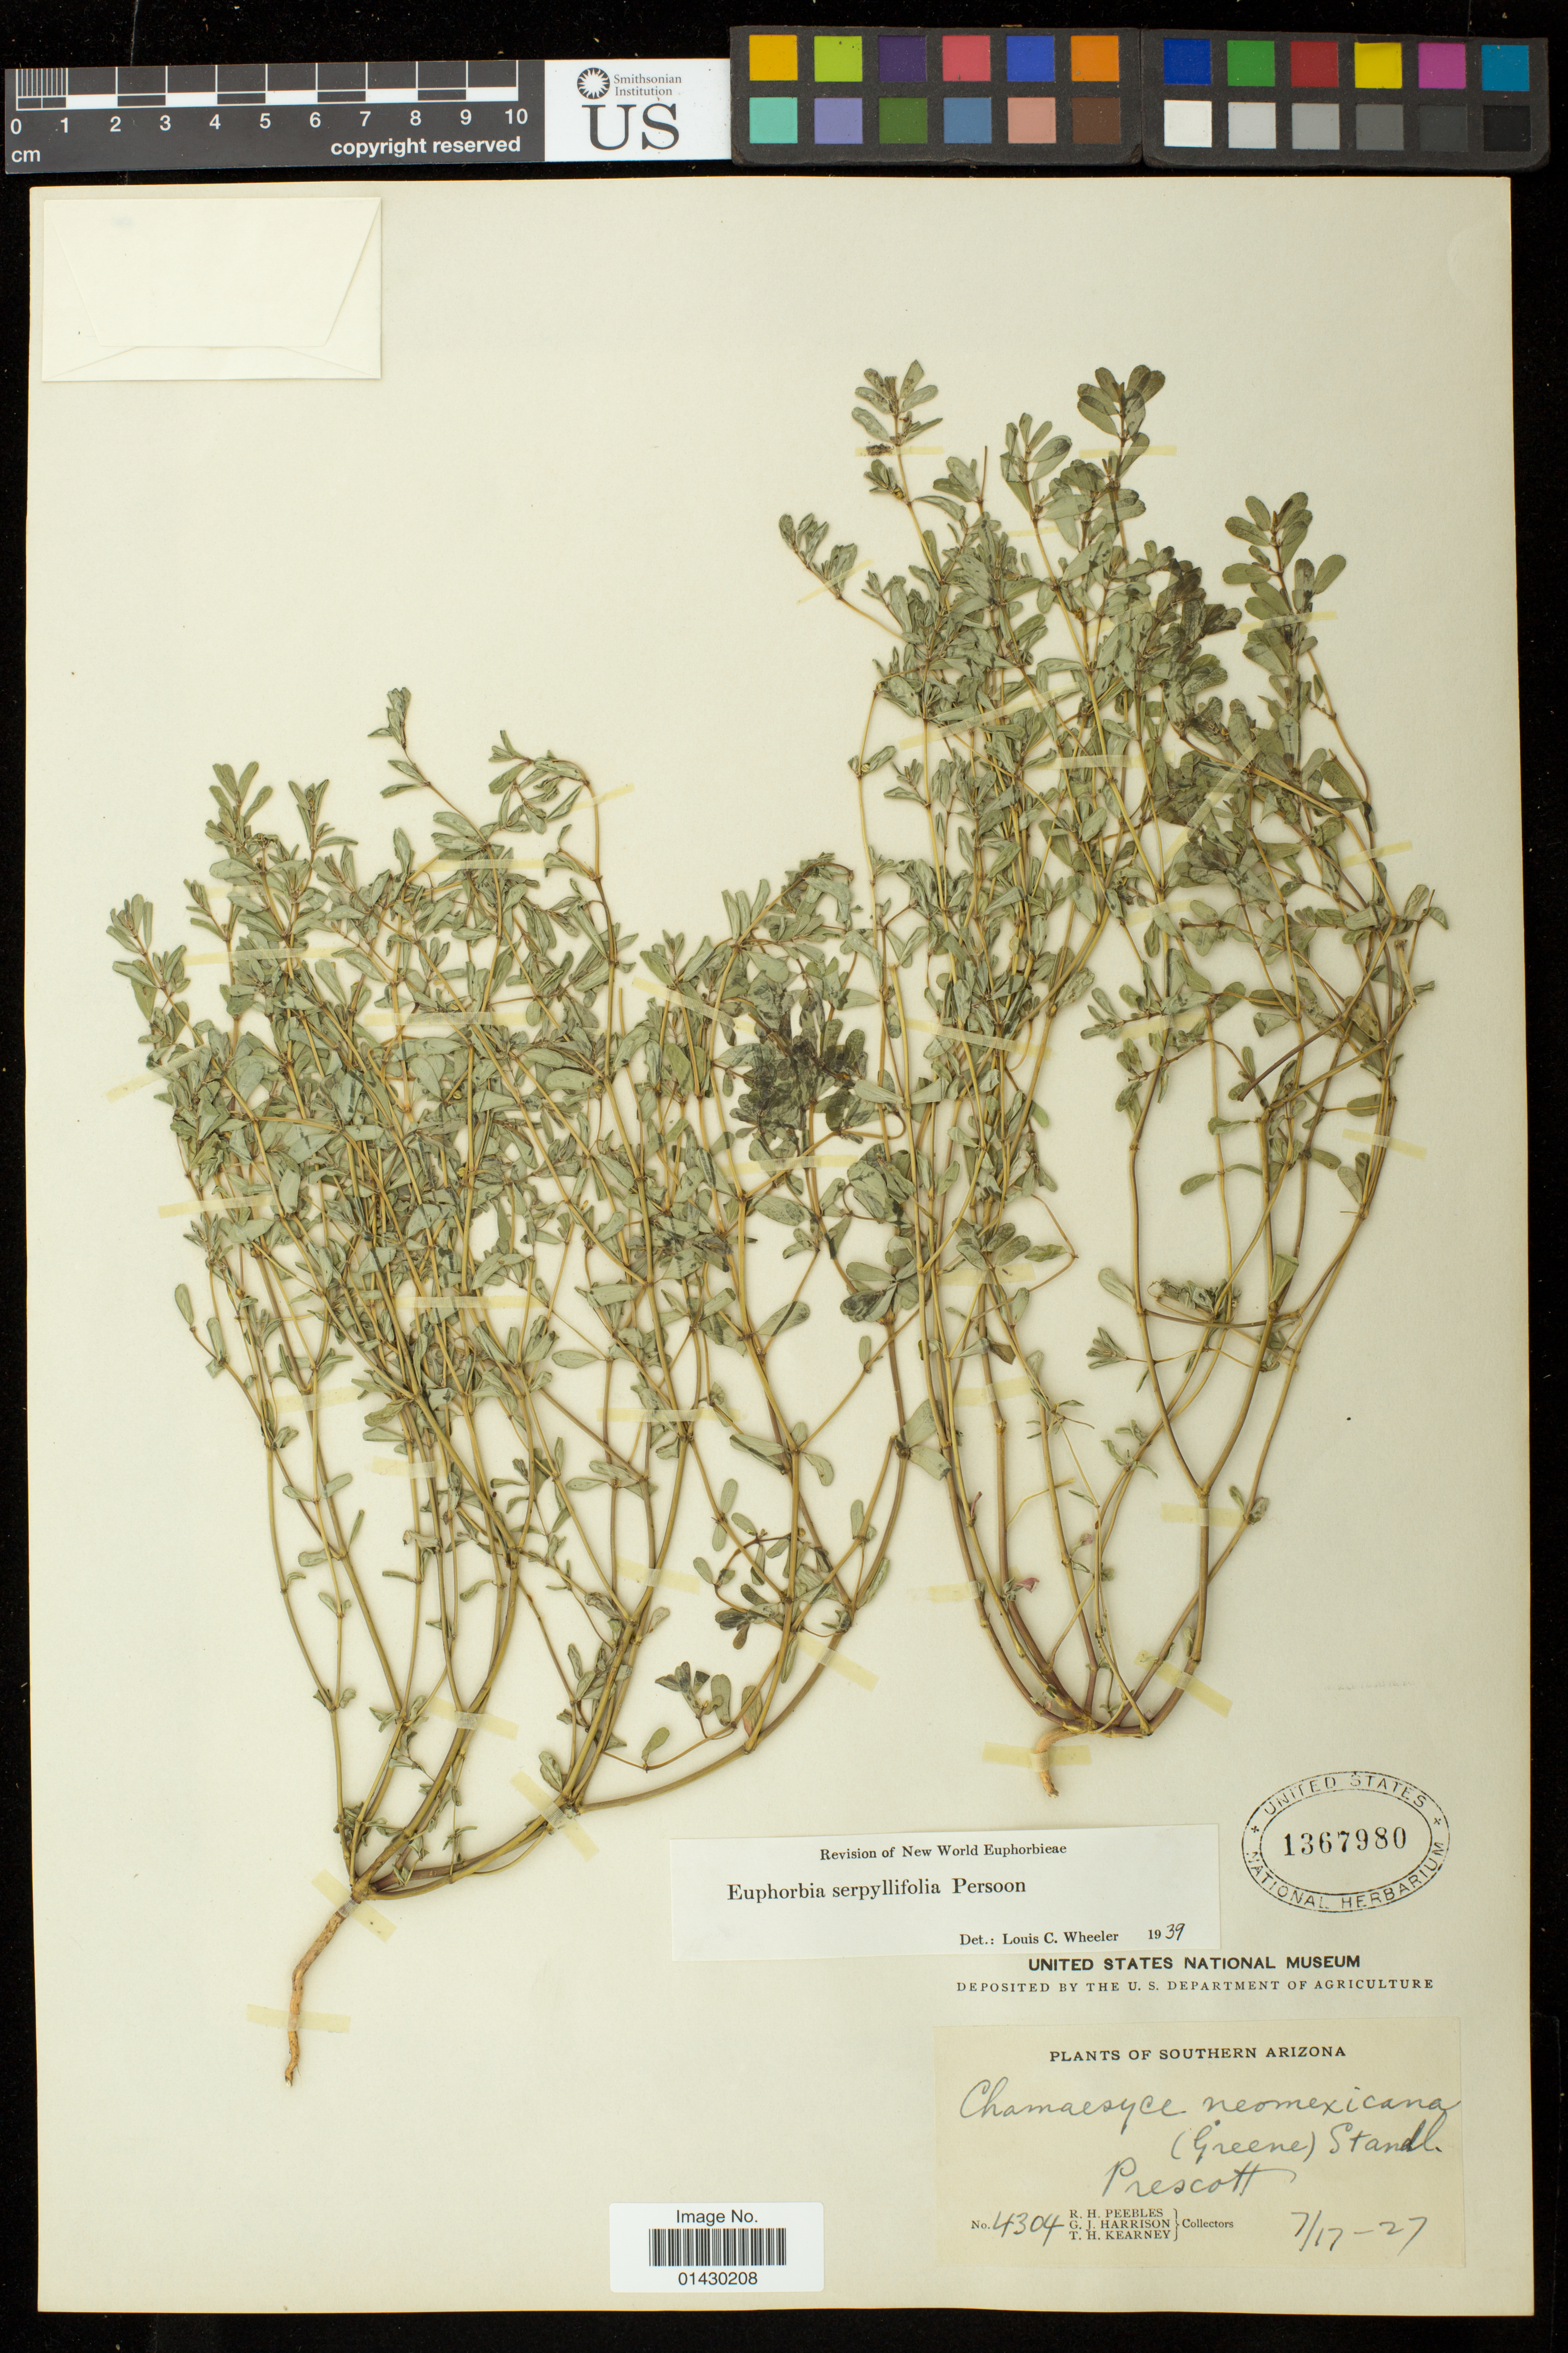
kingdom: Plantae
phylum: Tracheophyta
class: Magnoliopsida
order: Malpighiales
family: Euphorbiaceae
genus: Euphorbia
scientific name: Euphorbia serpillifolia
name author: Pers.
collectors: R. H. Peebles, G. J. Harrison & T. H. Kearney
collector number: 4304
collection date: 1927-07-17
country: United States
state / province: Arizona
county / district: Yavapai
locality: Prescott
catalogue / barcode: US 1367980